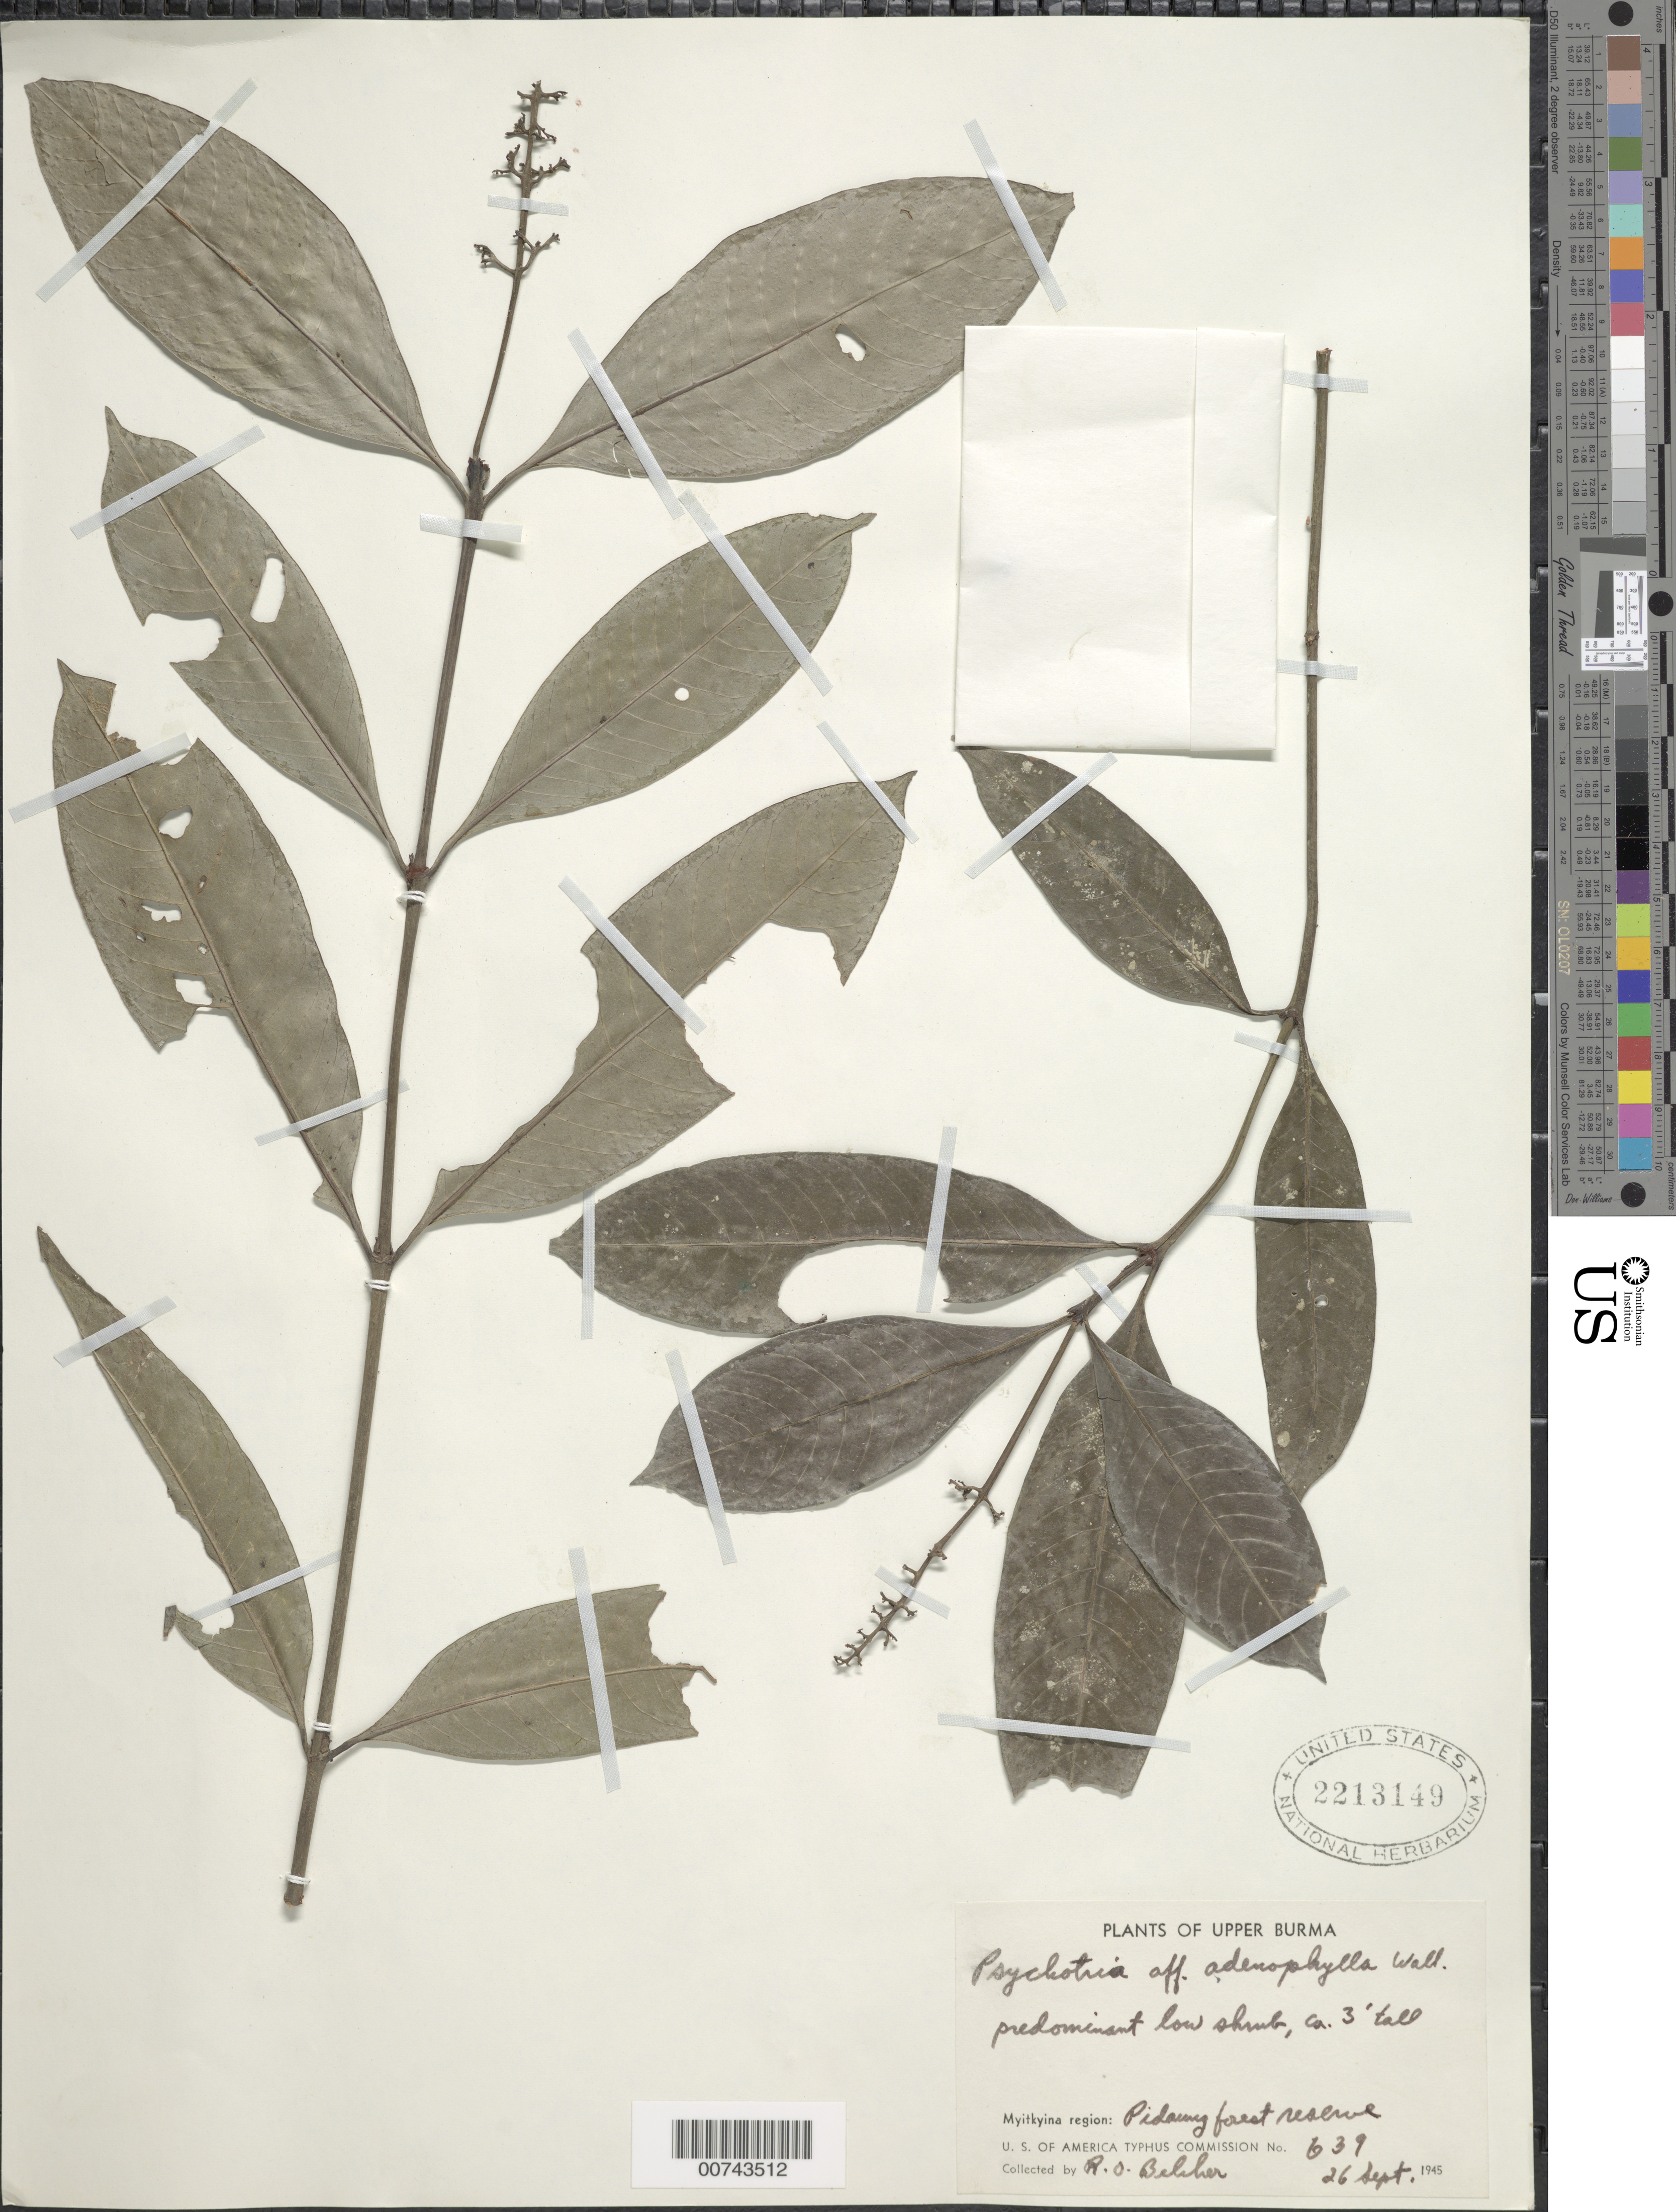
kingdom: Plantae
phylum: Tracheophyta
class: Magnoliopsida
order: Gentianales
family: Rubiaceae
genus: Psychotria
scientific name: Psychotria adenophylla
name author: Steyerm.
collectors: R. Belcher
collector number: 639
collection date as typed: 26 Sep 1945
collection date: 1945-09-26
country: Myanmar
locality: Myitkyina region, Pidauny Forest Reserve.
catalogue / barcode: US 2213149